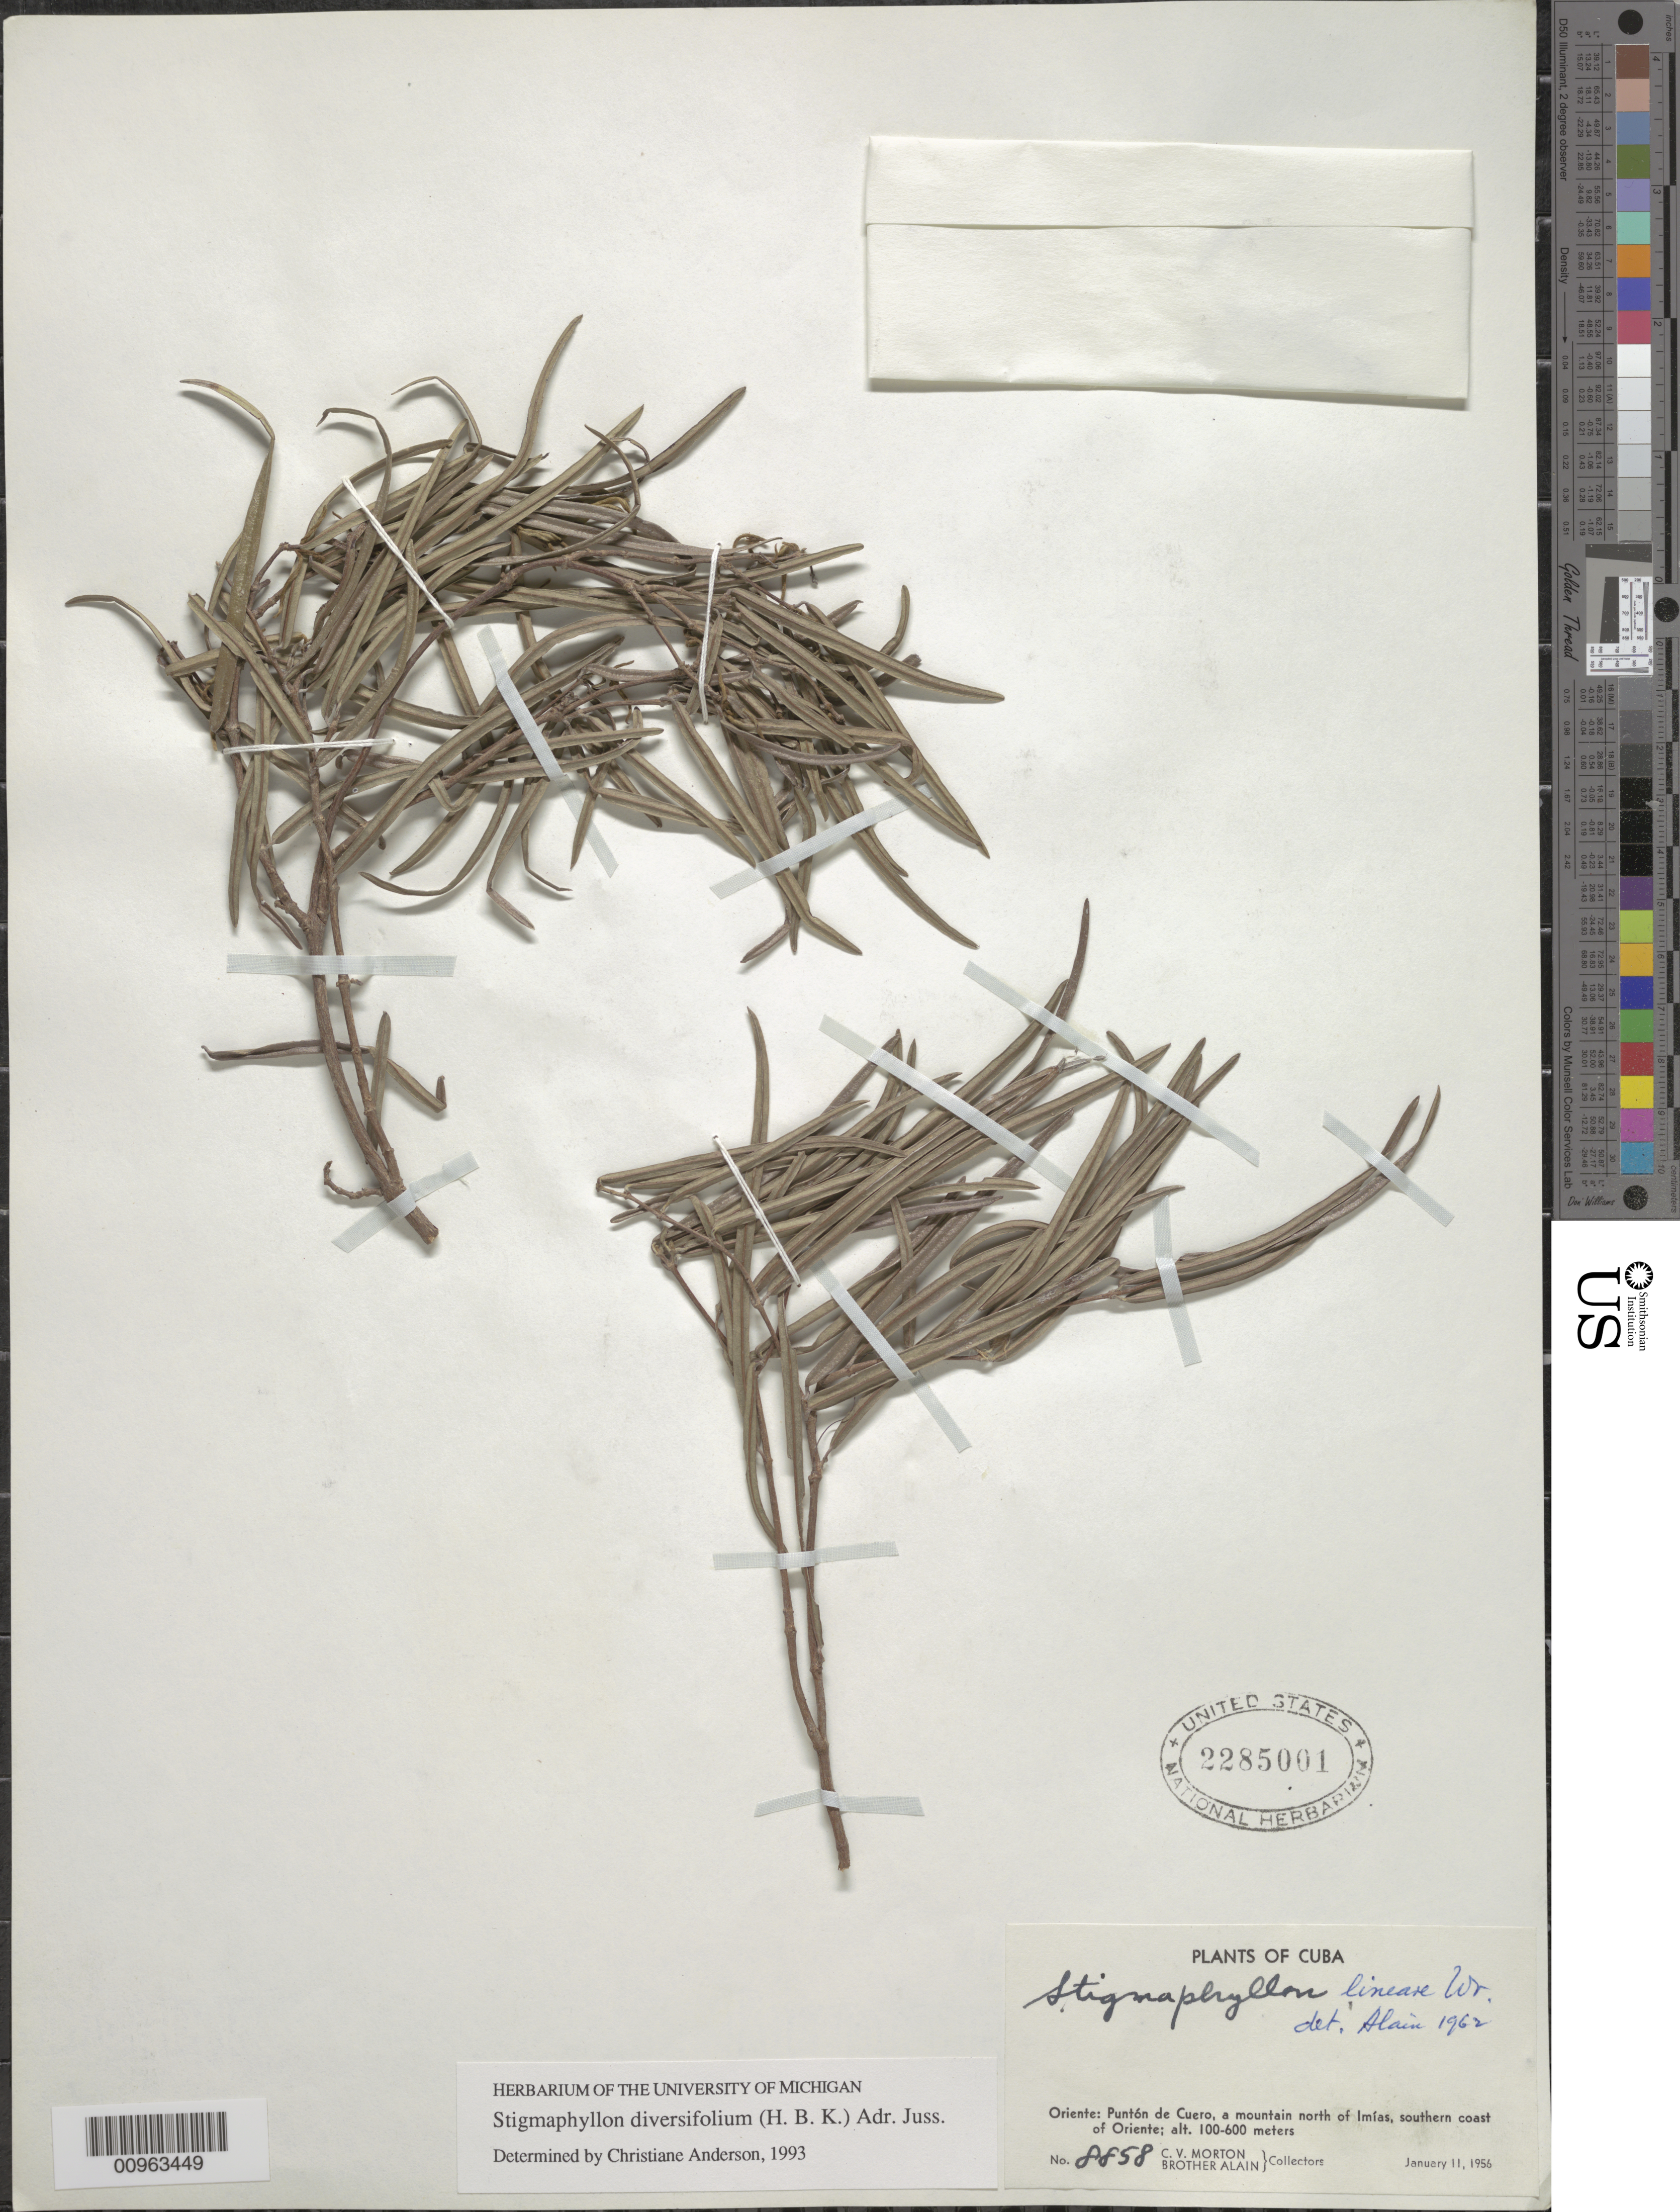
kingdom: Plantae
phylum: Tracheophyta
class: Magnoliopsida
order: Malpighiales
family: Malpighiaceae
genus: Stigmaphyllon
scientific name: Stigmaphyllon diversifolium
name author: (Kunth) A. Juss.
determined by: Anderson, C.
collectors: C. V. Morton & A. H. Liogier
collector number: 8858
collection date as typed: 11 Jan 1956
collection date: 1956-01-11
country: Cuba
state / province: Oriente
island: Cuba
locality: Puntón de Cuero, north of Imías, southern coast of Oriente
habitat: Mountain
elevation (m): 100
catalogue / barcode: US 2285001